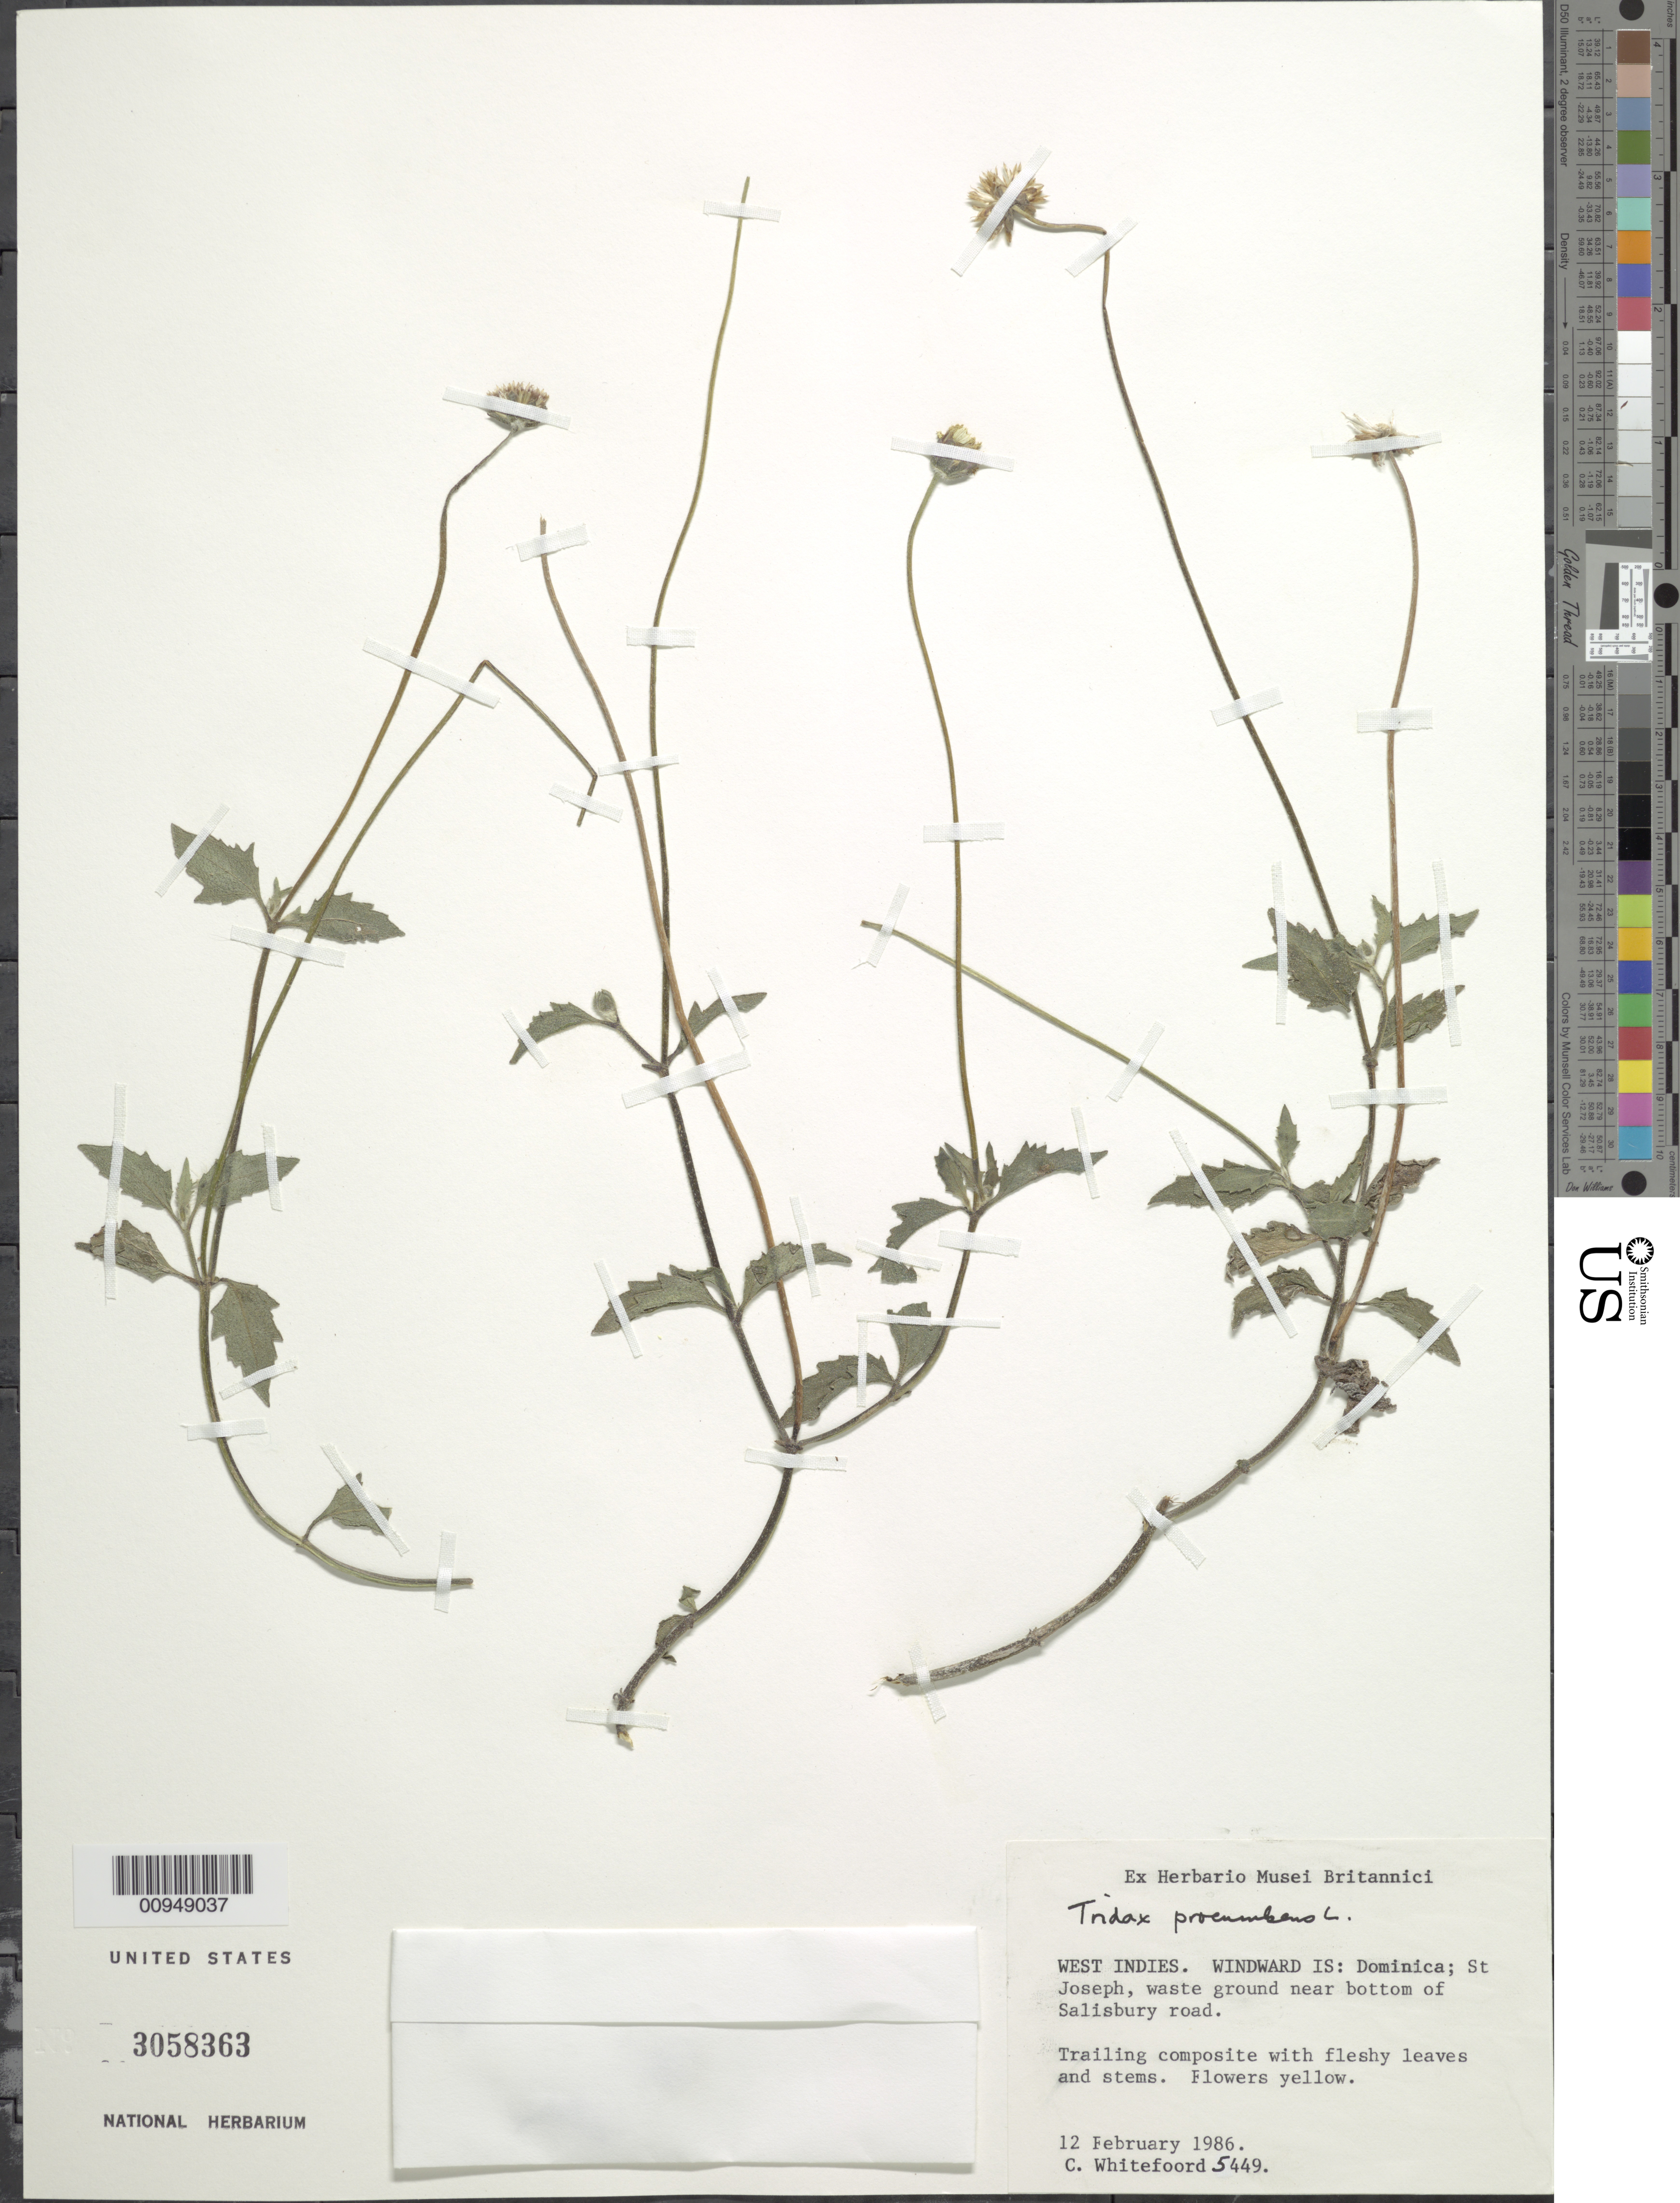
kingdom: Plantae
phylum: Tracheophyta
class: Magnoliopsida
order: Asterales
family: Asteraceae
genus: Tridax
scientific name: Tridax procumbens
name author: L.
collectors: C. Whitefoord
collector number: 5449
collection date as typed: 12 Feb 1986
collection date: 1986-02-12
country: Dominica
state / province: St. Joseph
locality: Waste ground near bottom of Salisbury Road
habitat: Waste ground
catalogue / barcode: US 3058363